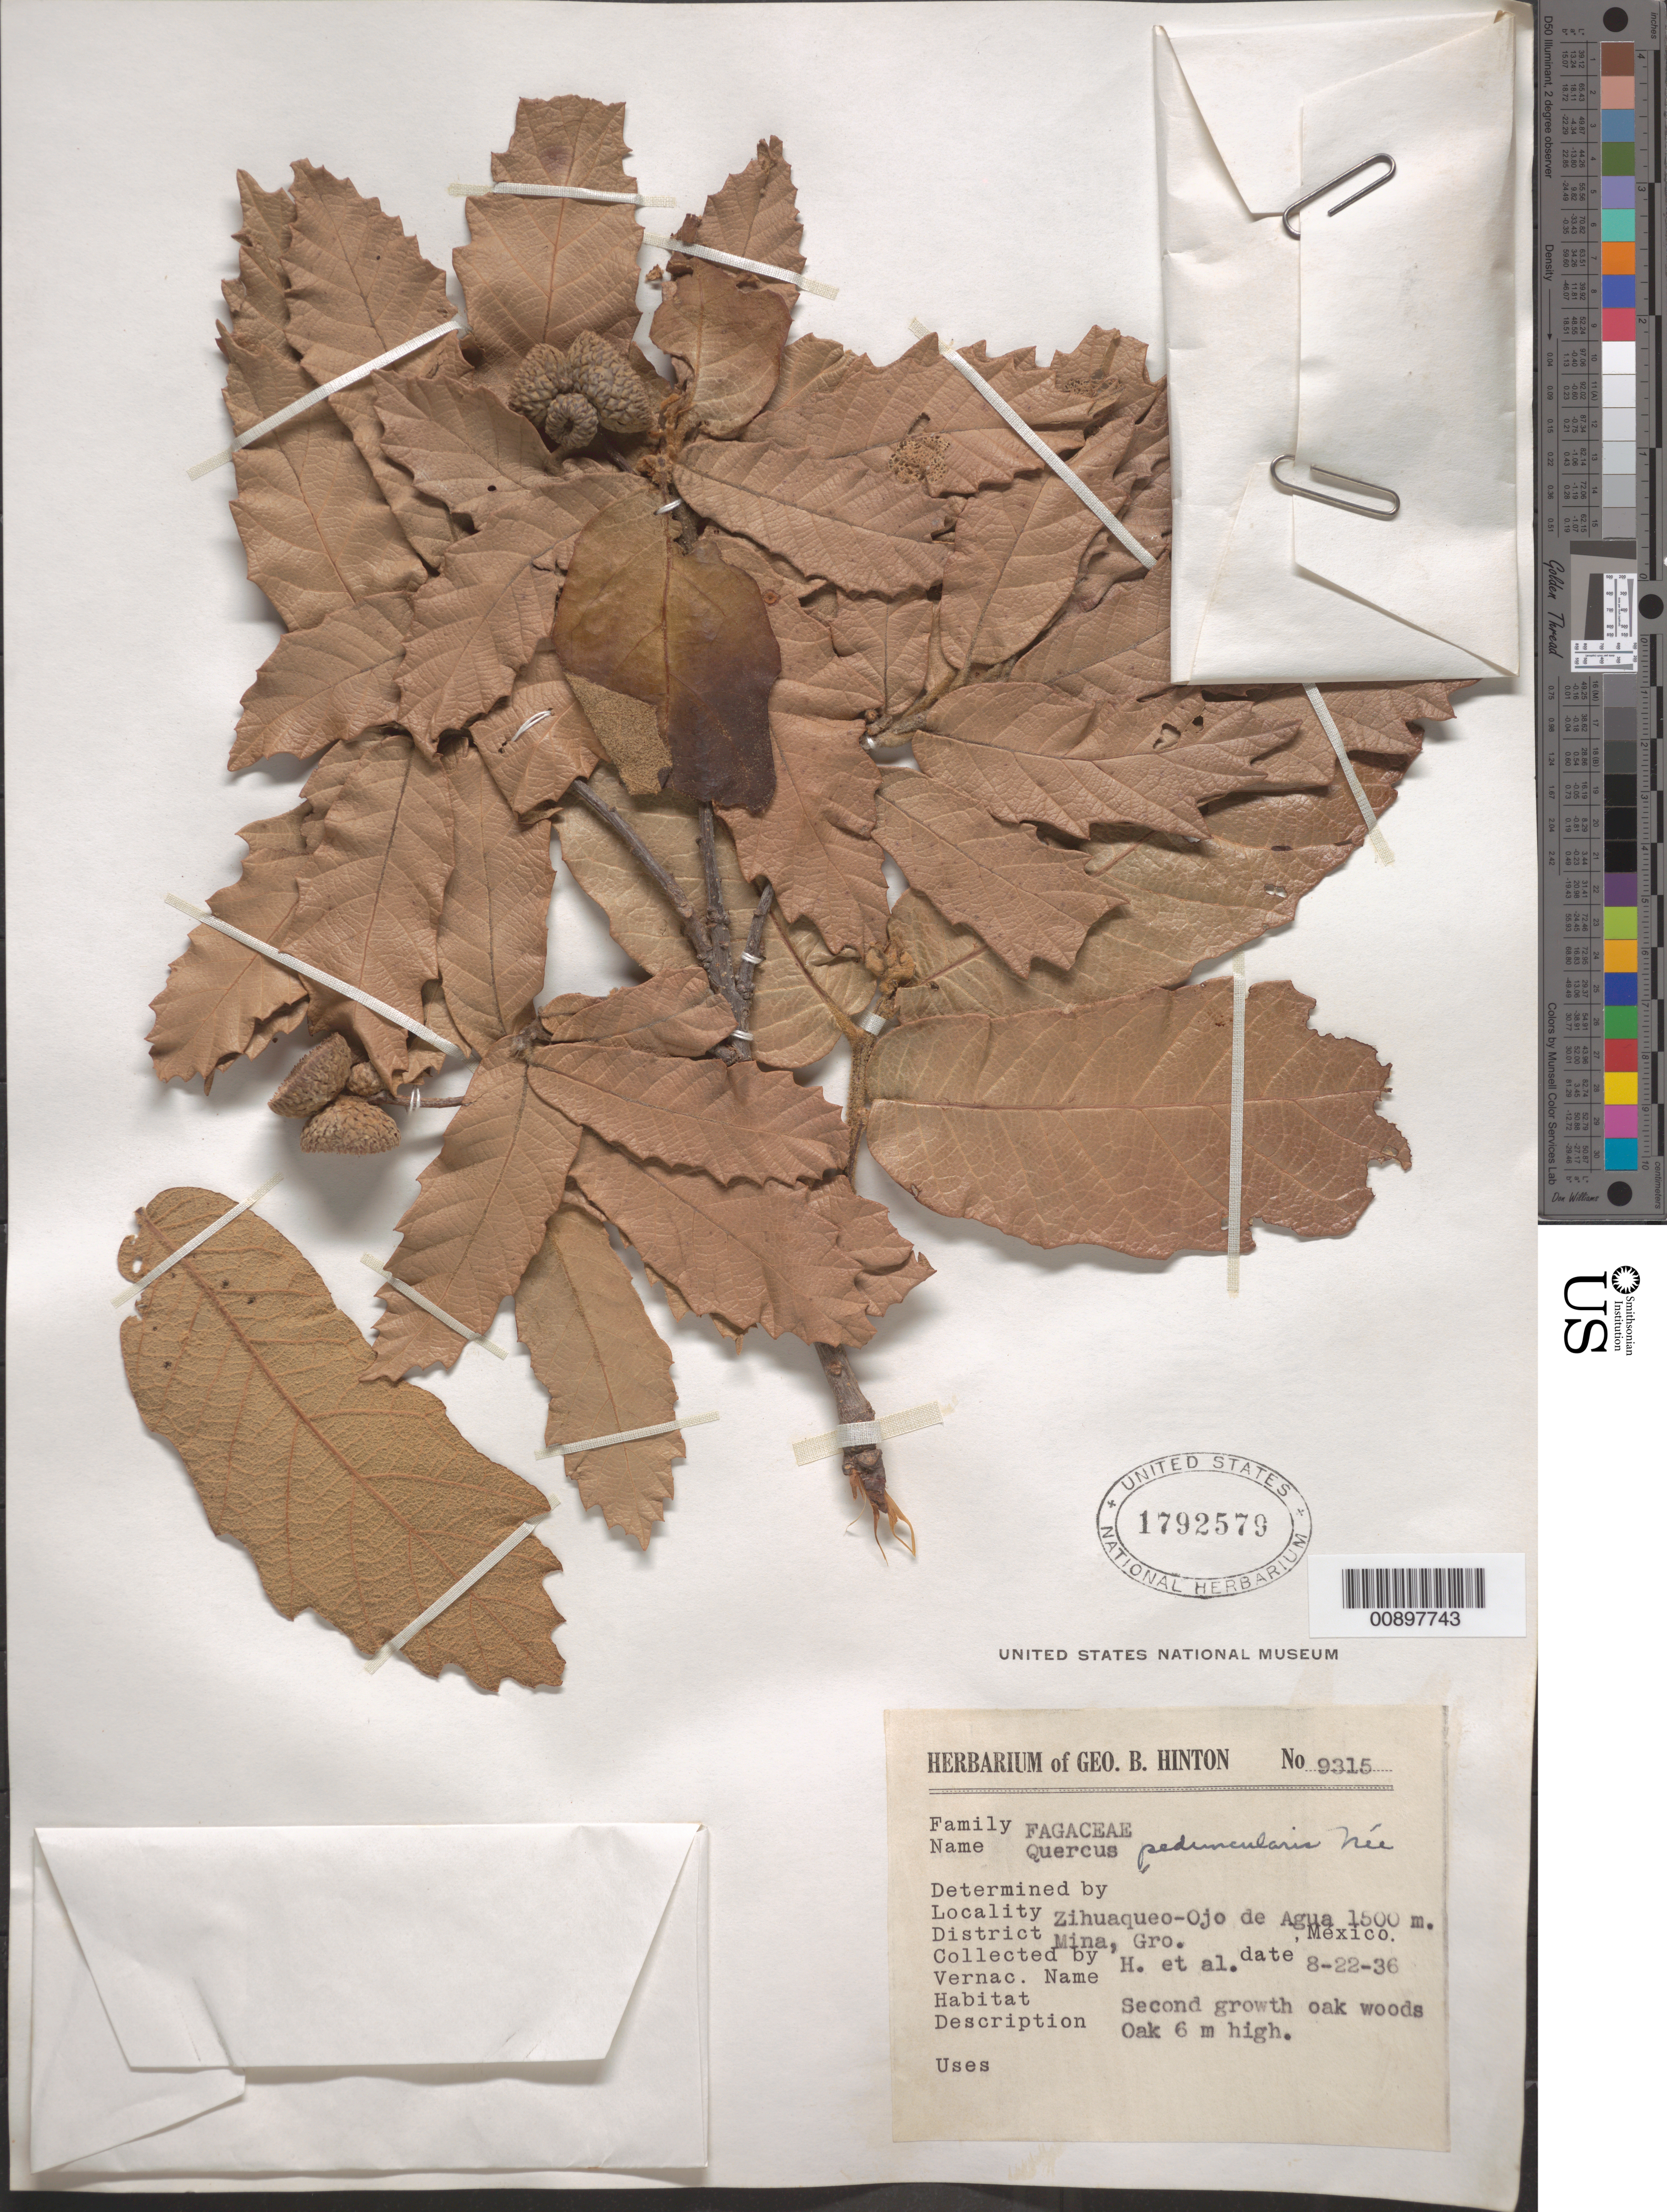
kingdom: Plantae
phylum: Tracheophyta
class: Magnoliopsida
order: Fagales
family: Fagaceae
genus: Quercus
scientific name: Quercus peduncularis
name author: Née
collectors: G. B. Hinton & et al.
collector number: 9315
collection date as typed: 22 Aug 1936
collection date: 1936-08-22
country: Mexico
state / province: Guerrero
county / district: Mina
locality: Zihuaqueo - Ojo de Agua, District of Mina, State of Guerrero.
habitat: Second growth oak woods.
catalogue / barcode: US 1792579